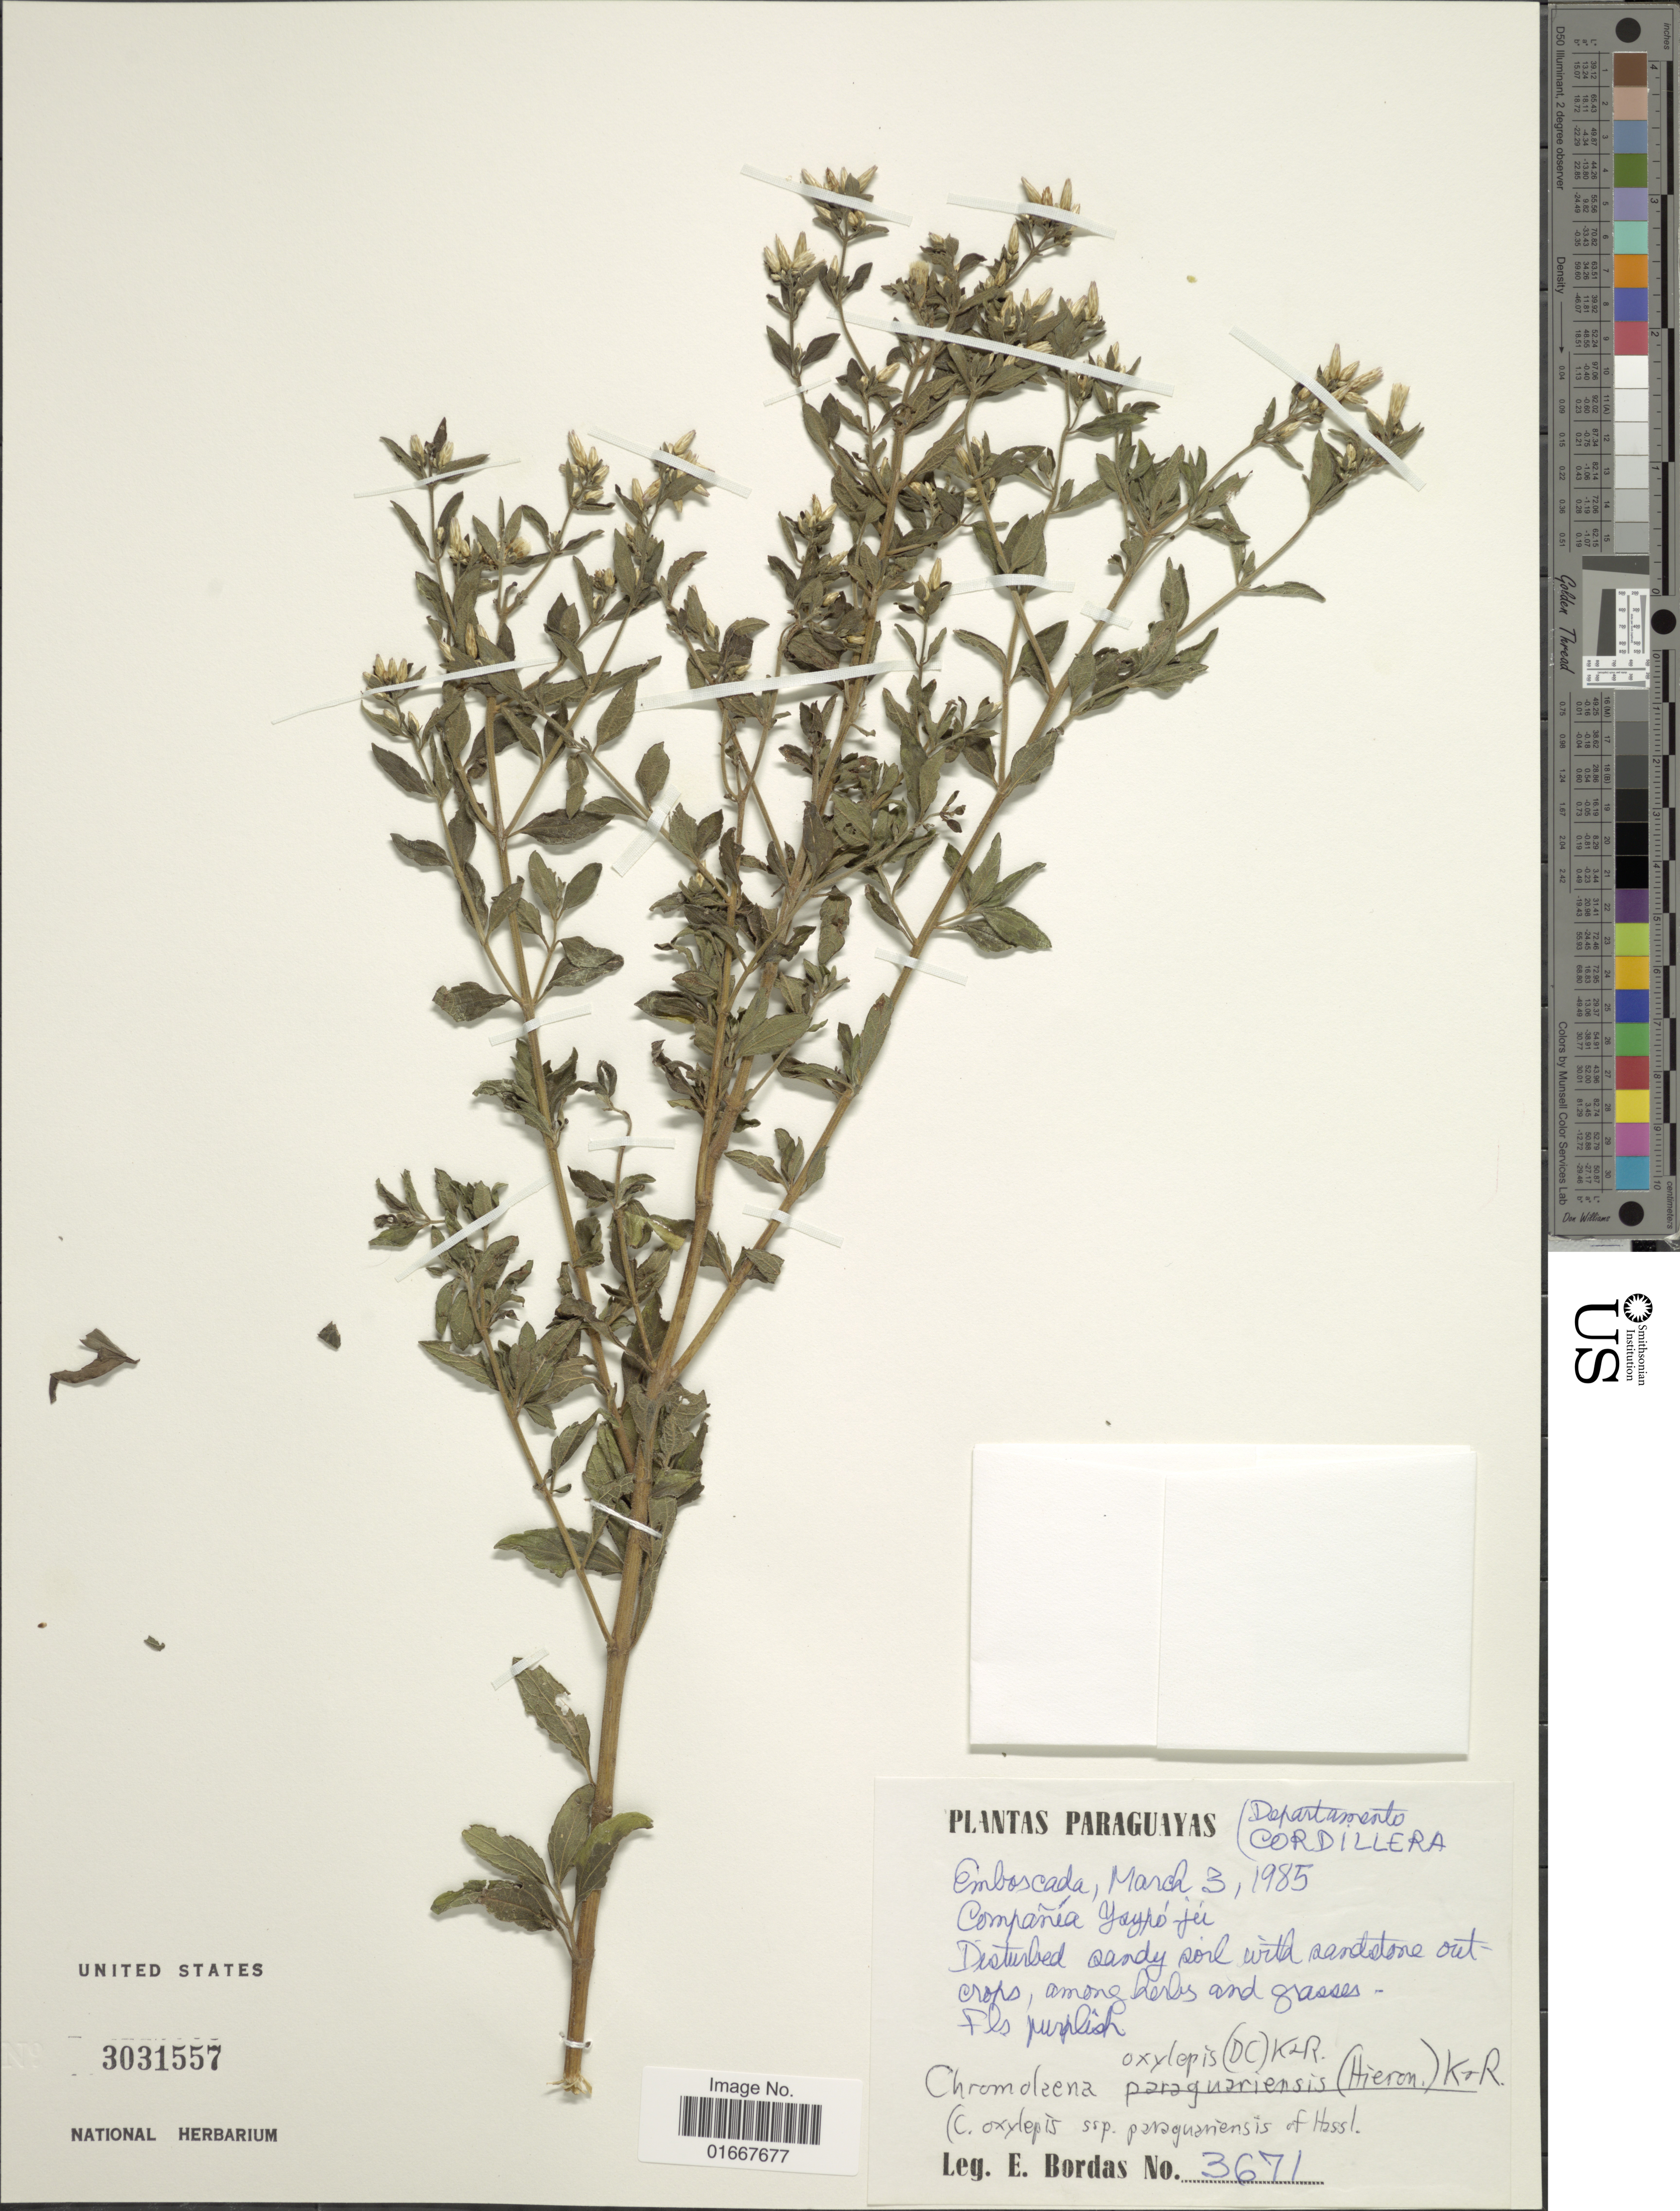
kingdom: Plantae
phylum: Tracheophyta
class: Magnoliopsida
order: Asterales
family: Asteraceae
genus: Chromolaena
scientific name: Chromolaena oxylepis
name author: (DC.) R.M. King & H. Rob.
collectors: E. Bordas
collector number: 3671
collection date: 1985-03-03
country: Paraguay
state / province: Cordillera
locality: Emboscada. Compañía Ysypo-jú.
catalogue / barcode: US 3031557